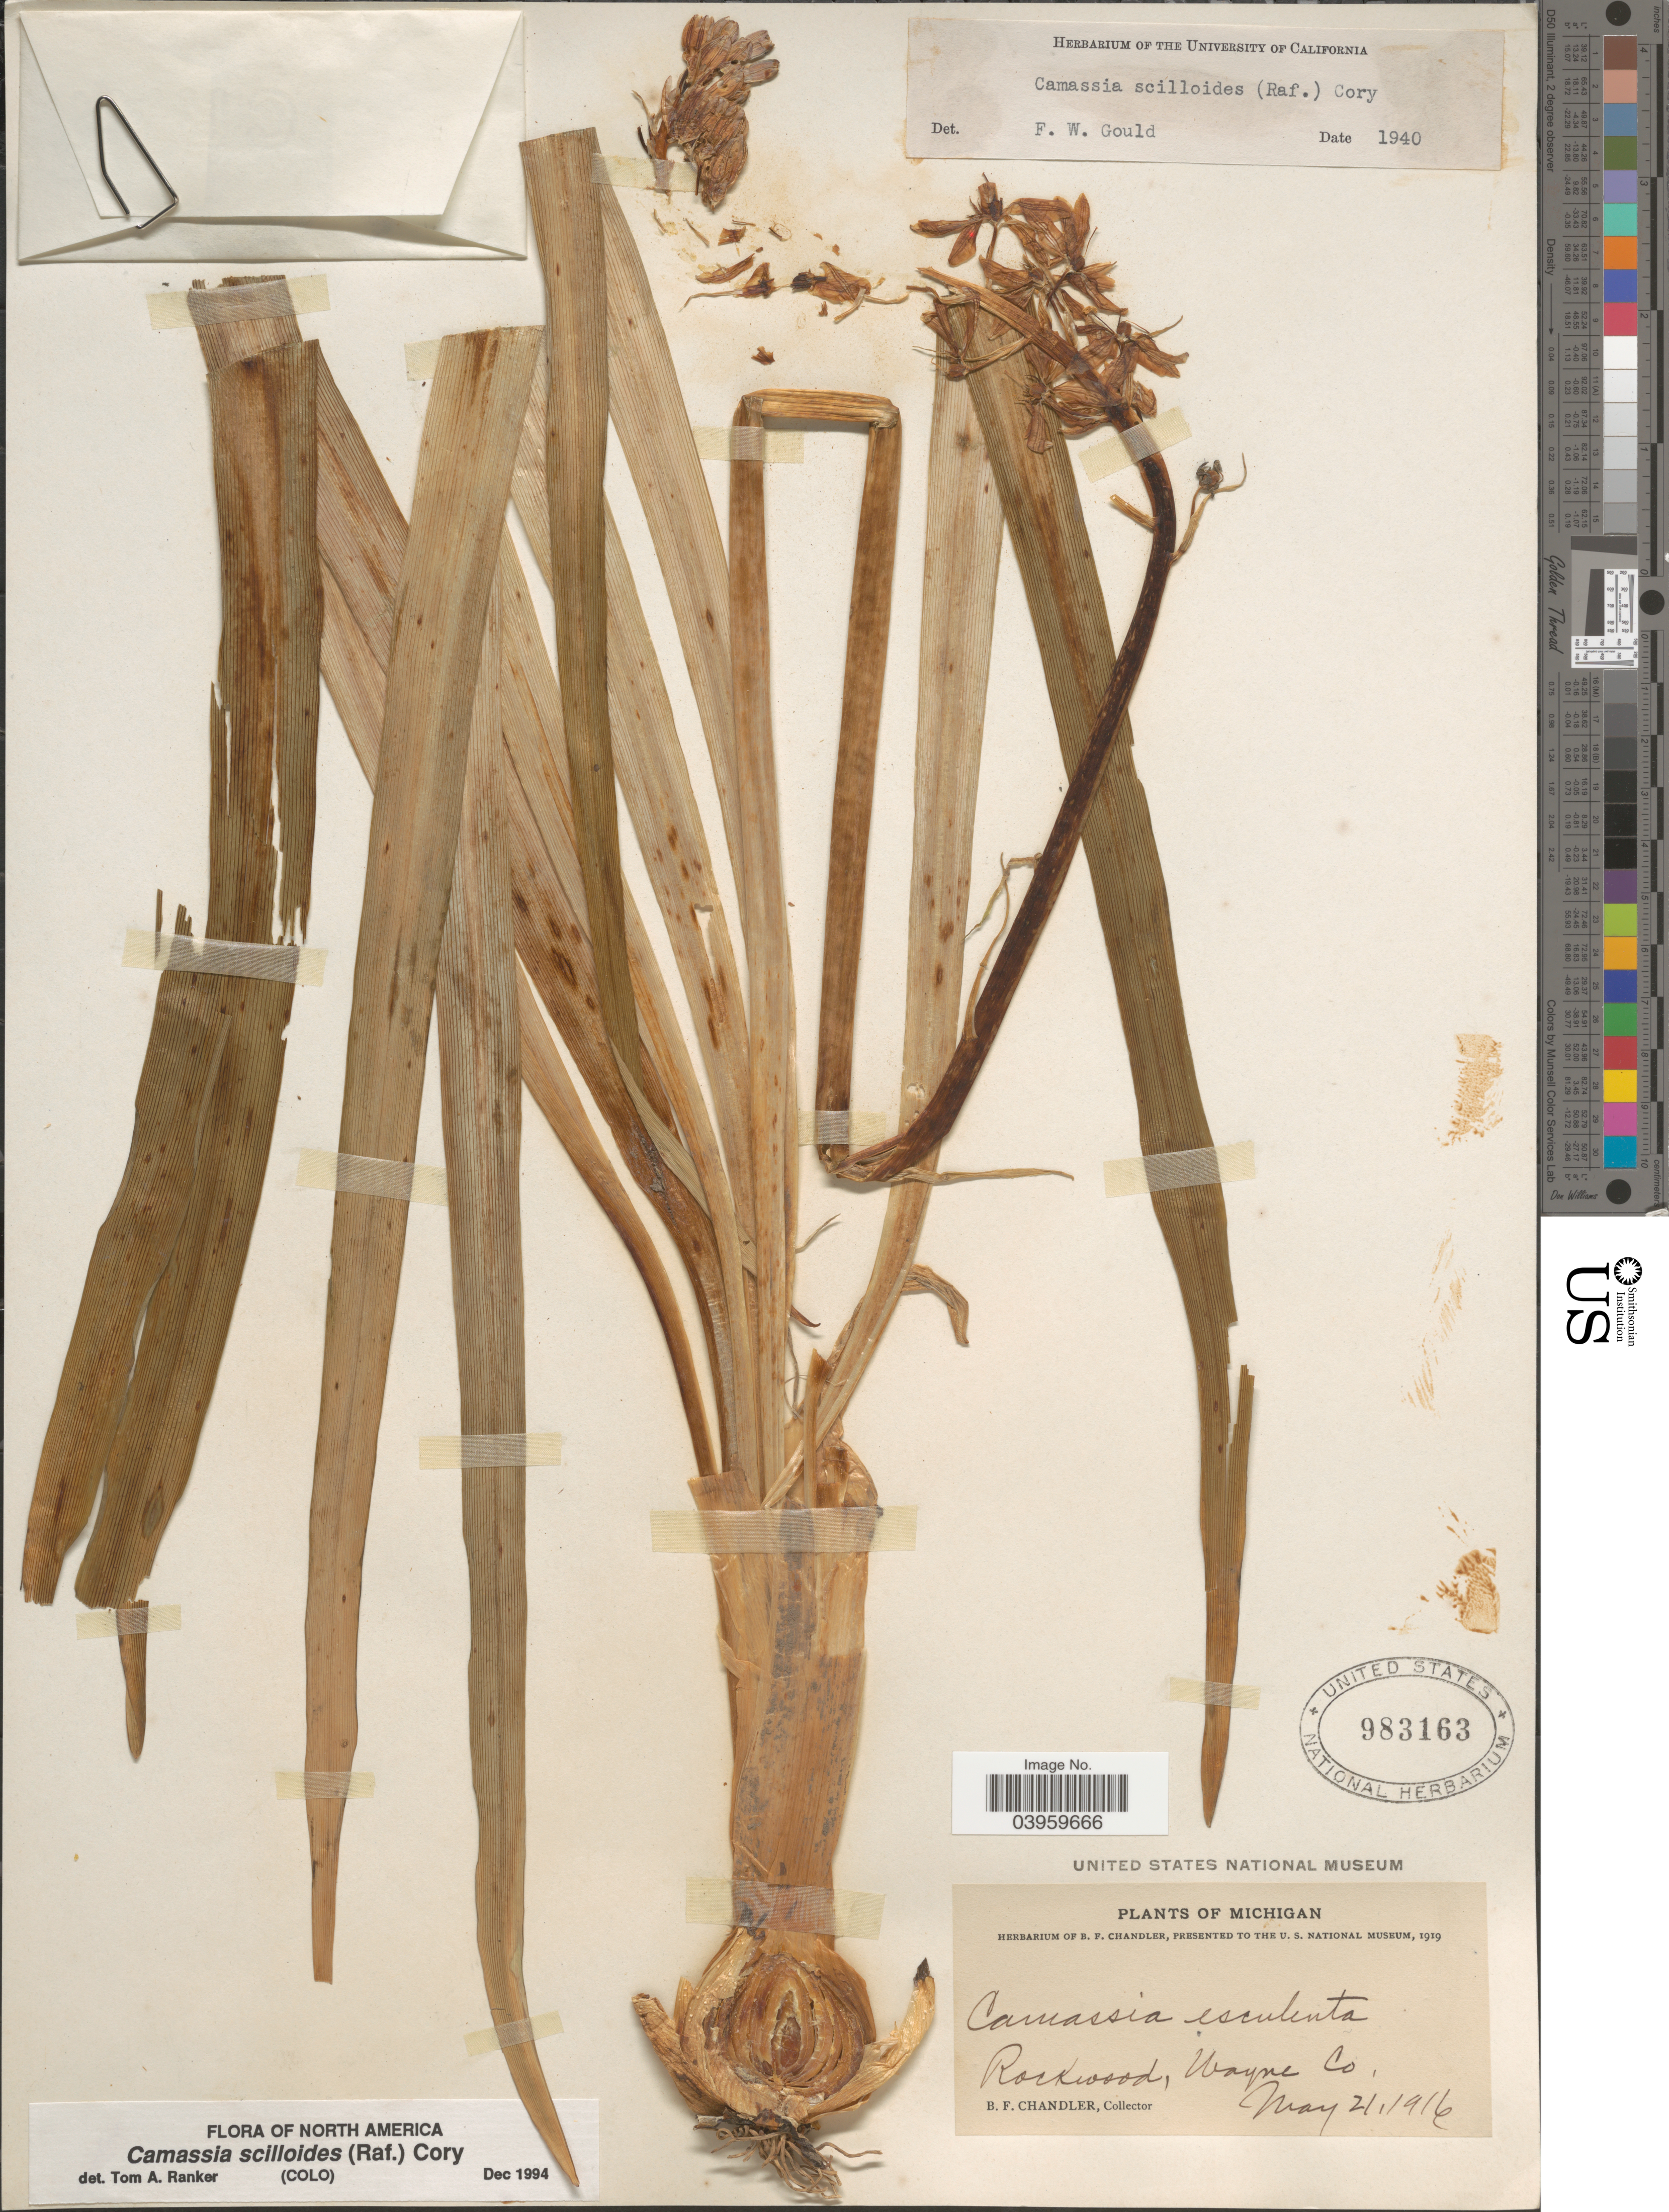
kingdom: Plantae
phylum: Tracheophyta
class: Liliopsida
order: Asparagales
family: Asparagaceae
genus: Camassia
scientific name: Camassia scilloides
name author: (Raf.) Cory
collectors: B. F. Chandler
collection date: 1916-05-21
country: United States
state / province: Michigan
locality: Rockwood, Wayne Co.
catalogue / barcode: US 983163